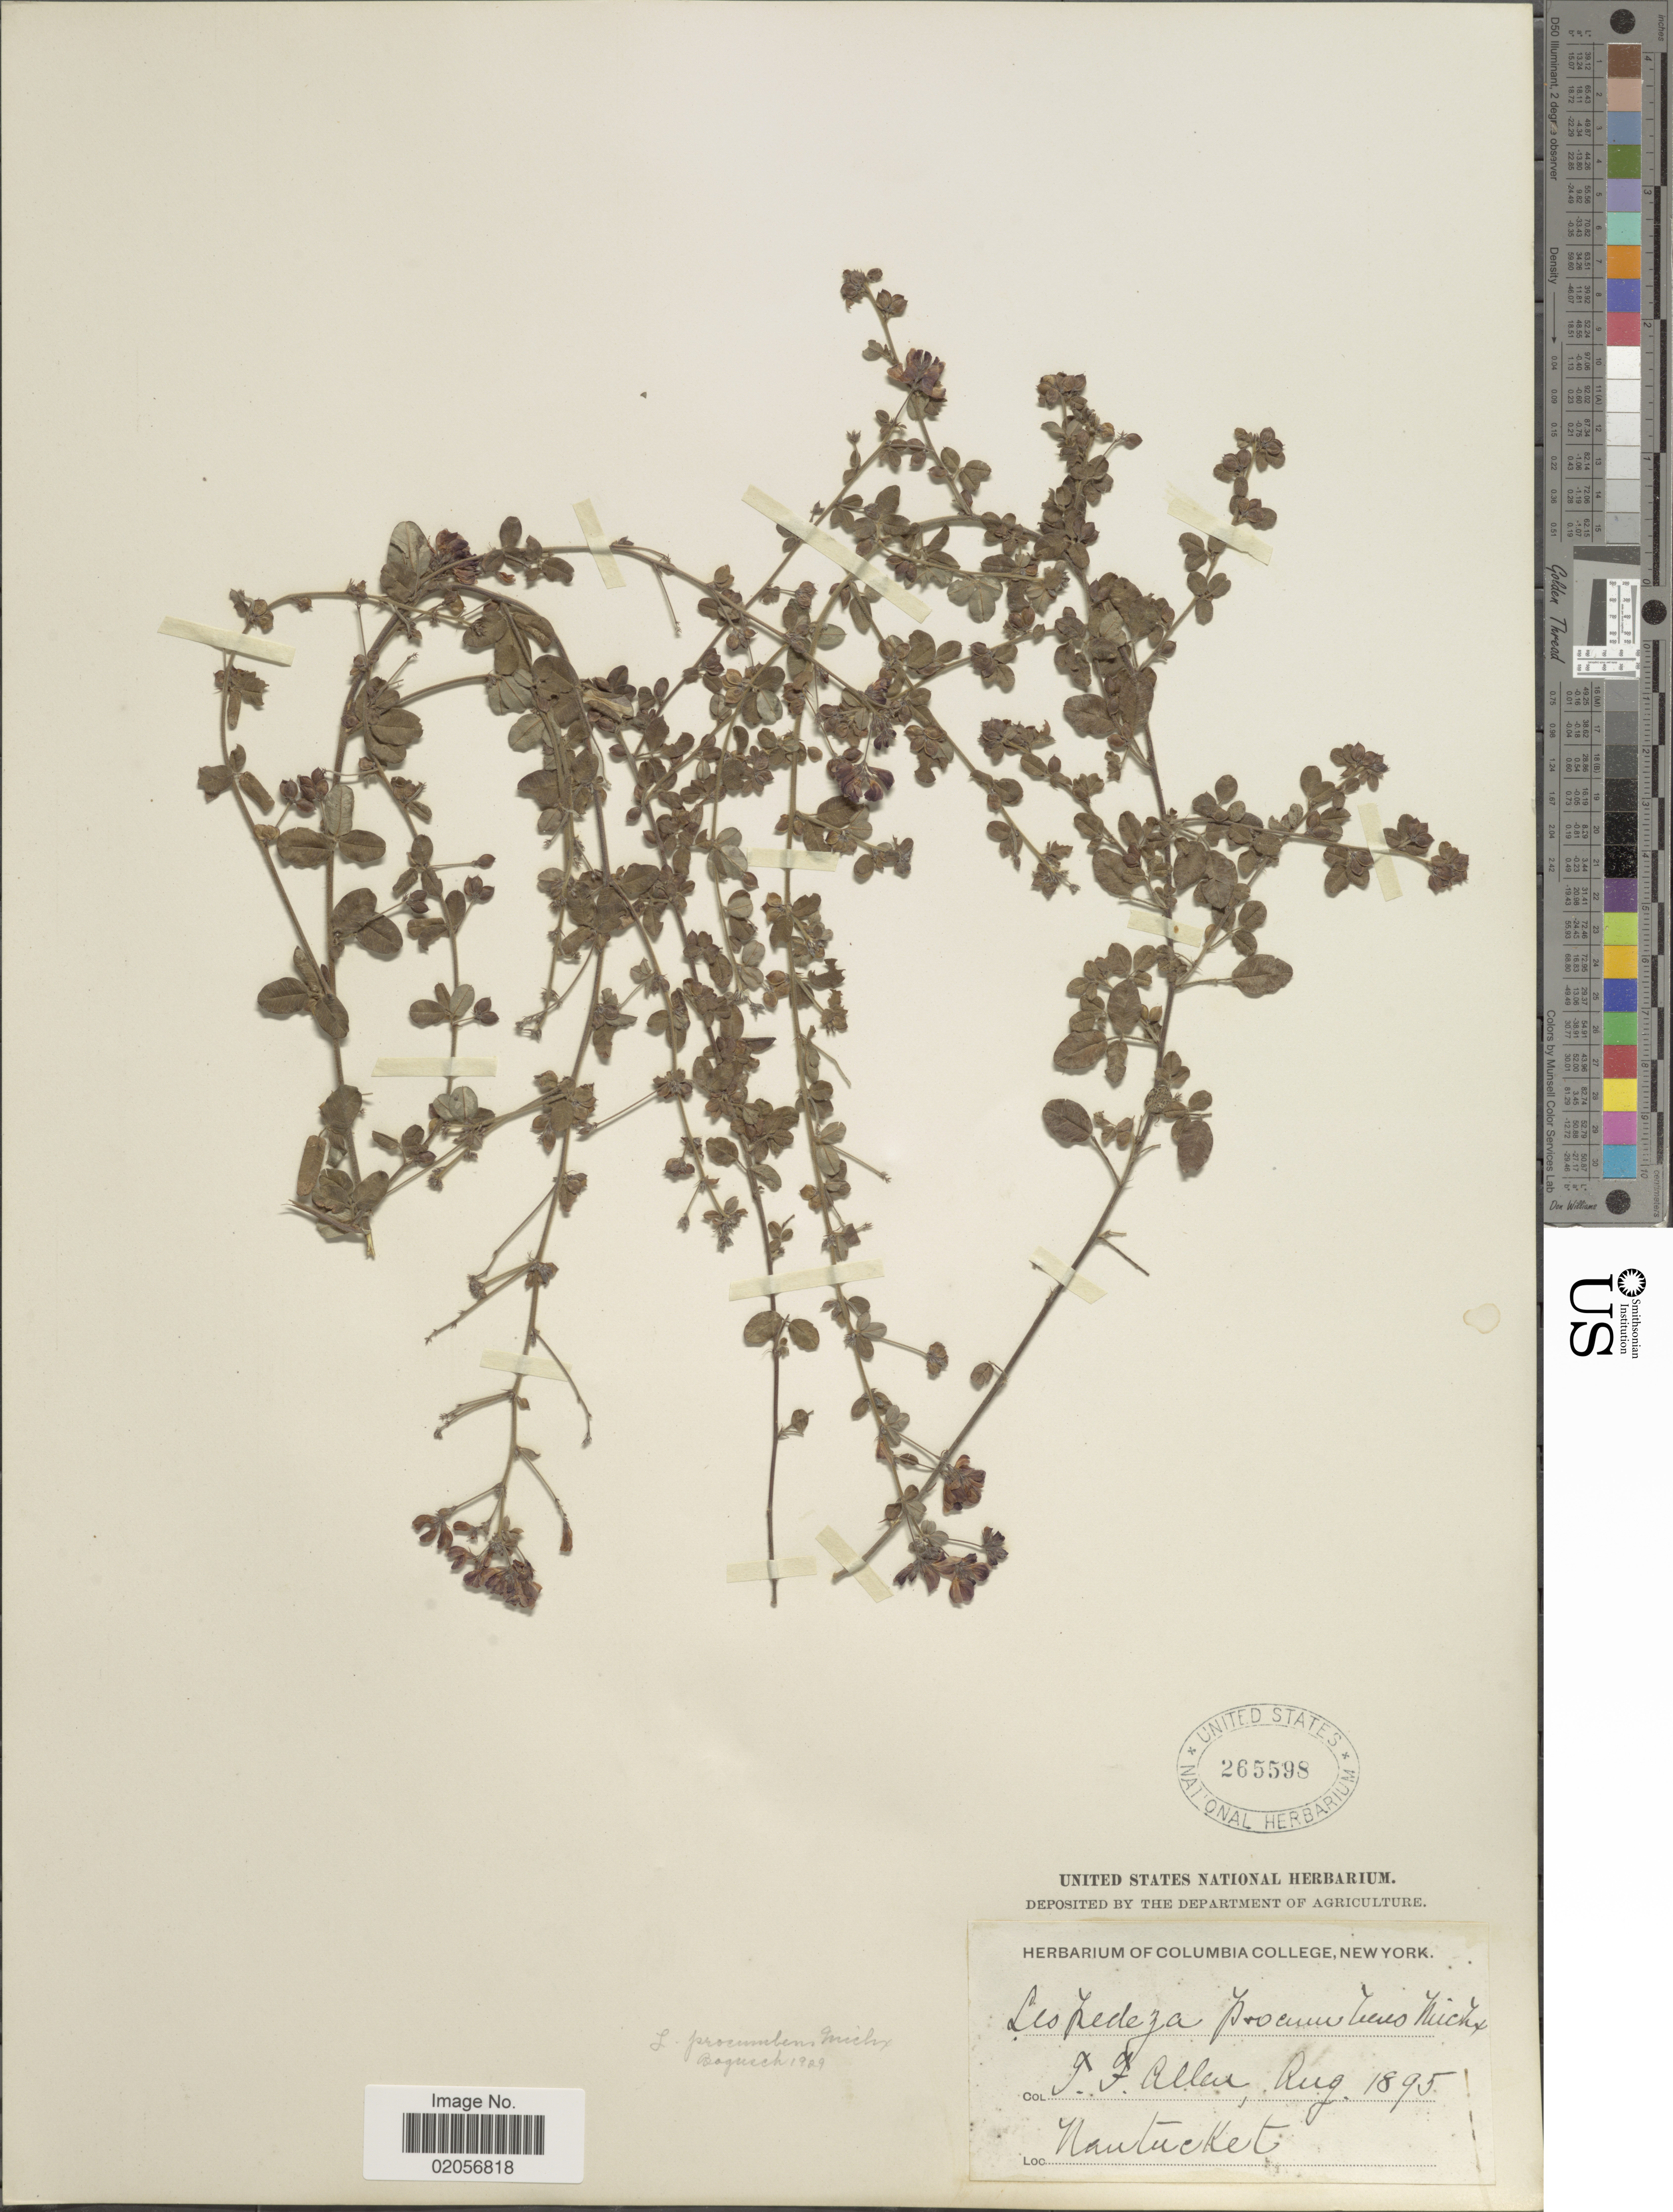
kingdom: Plantae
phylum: Tracheophyta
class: Magnoliopsida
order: Fabales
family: Fabaceae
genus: Lespedeza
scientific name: Lespedeza procumbens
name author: Michx.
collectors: T. F. Allen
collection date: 1895-08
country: United States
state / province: Massachusetts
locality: Nautucket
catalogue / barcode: US 265598